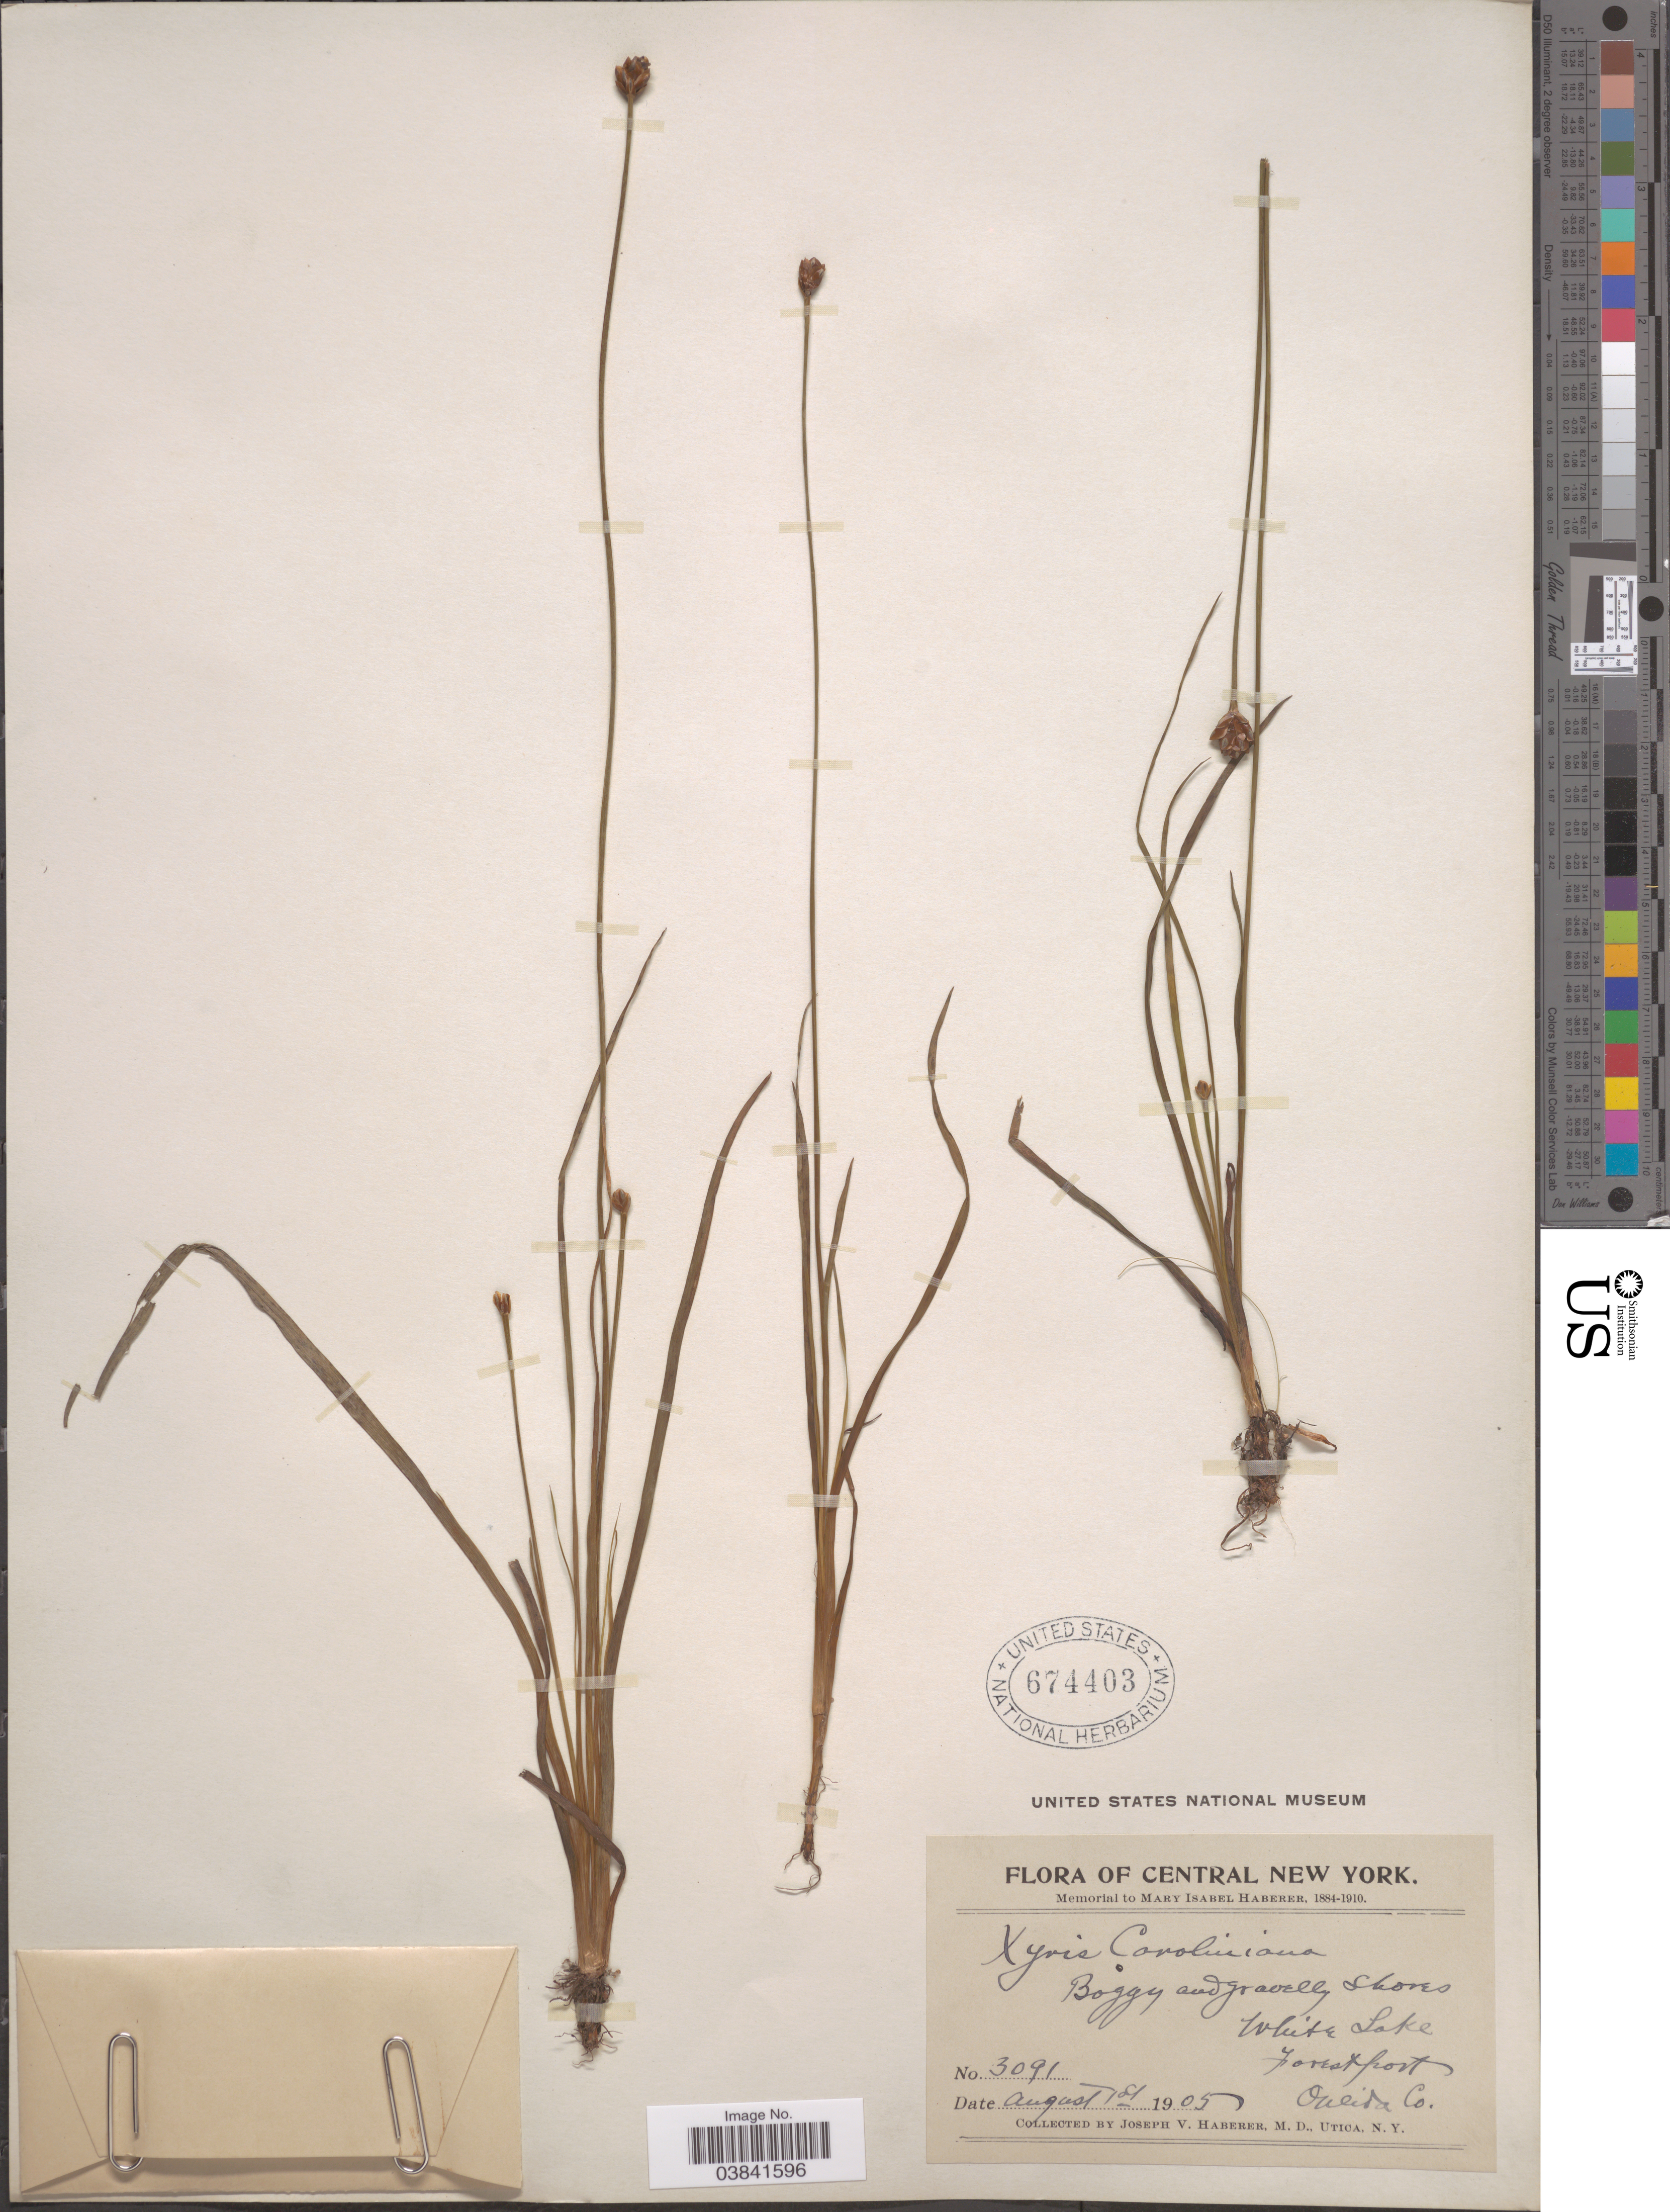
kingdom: Plantae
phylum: Tracheophyta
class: Liliopsida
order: Poales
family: Xyridaceae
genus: Xyris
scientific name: Xyris difformis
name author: Chapm.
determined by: Strong, Mark T., (BOT), Smithsonian Institution - National Museum of Natural History (UNITED STATES)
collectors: J. V. Haberer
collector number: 3091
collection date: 1905-08-01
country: United States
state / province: New York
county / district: Oneida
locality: Central New York. White Lake. Forestport. Oneida Co.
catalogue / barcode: US 674403